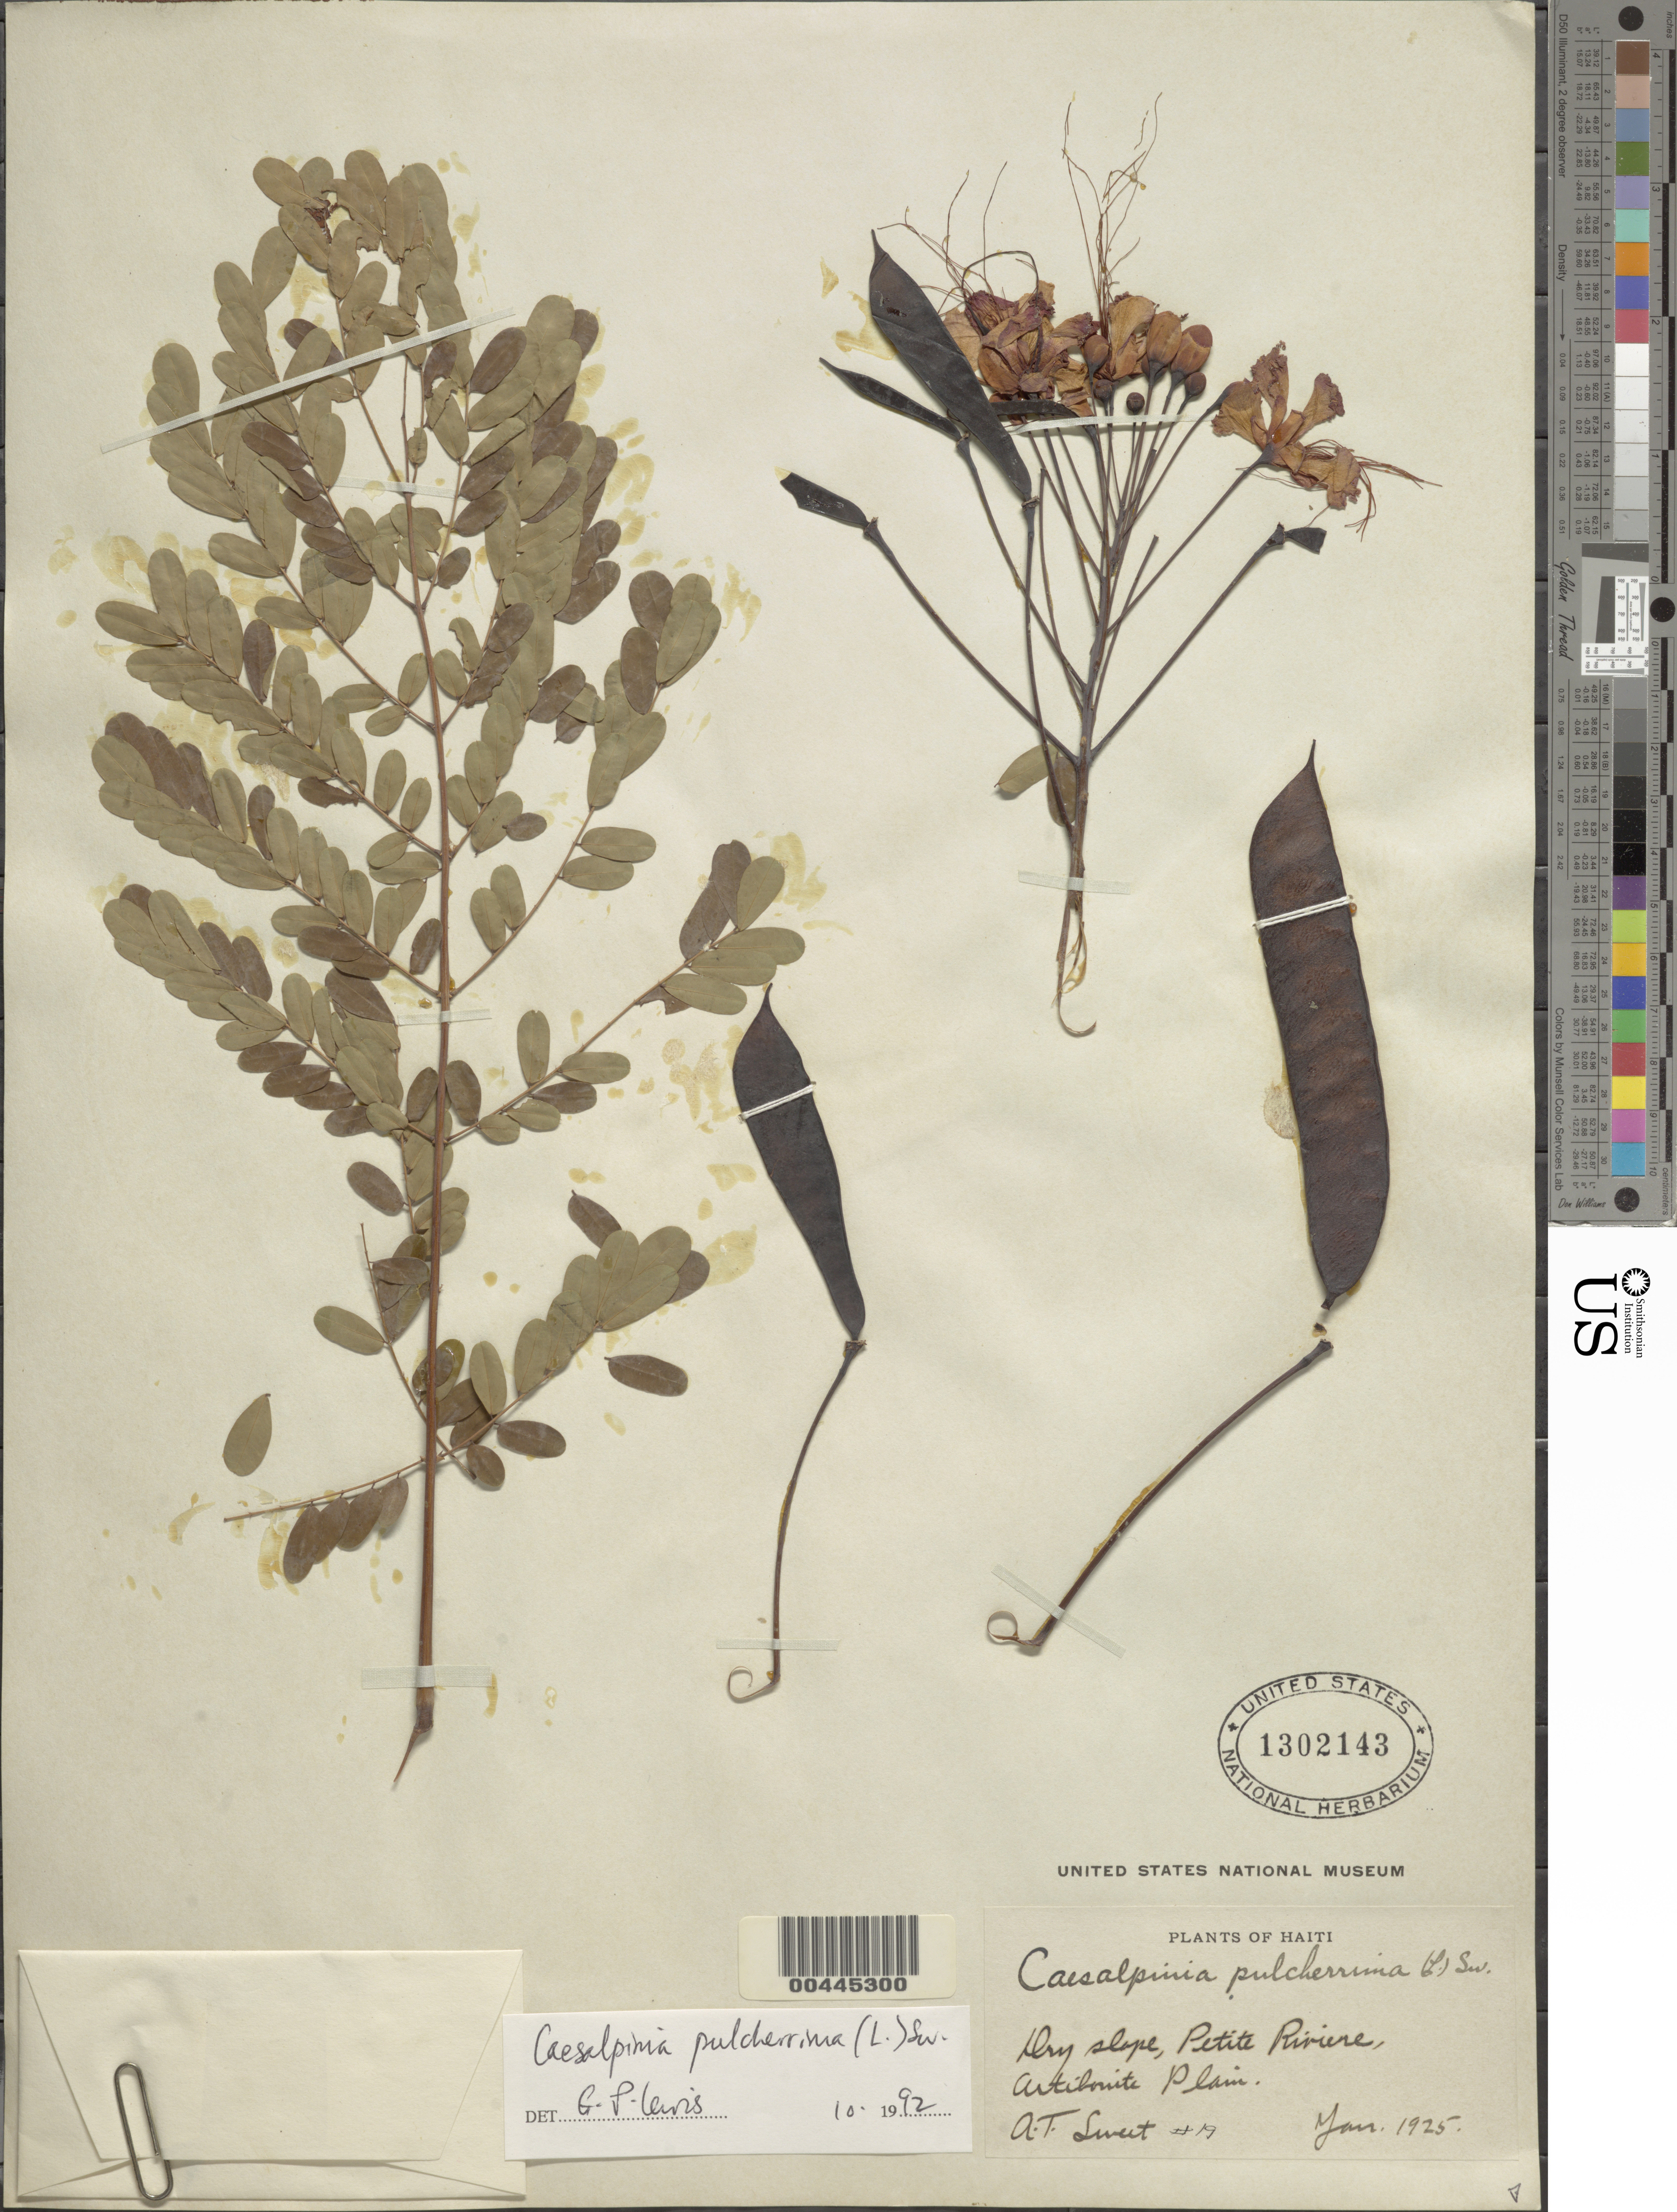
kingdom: Plantae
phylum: Tracheophyta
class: Magnoliopsida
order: Fabales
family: Fabaceae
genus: Caesalpinia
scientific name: Caesalpinia pulcherrima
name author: (L.) Sw.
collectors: A. T. Sweet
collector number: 19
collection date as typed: Jan 1925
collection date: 1925-01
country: Haiti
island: Hispaniola Island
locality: Petite river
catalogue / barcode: US 13022143